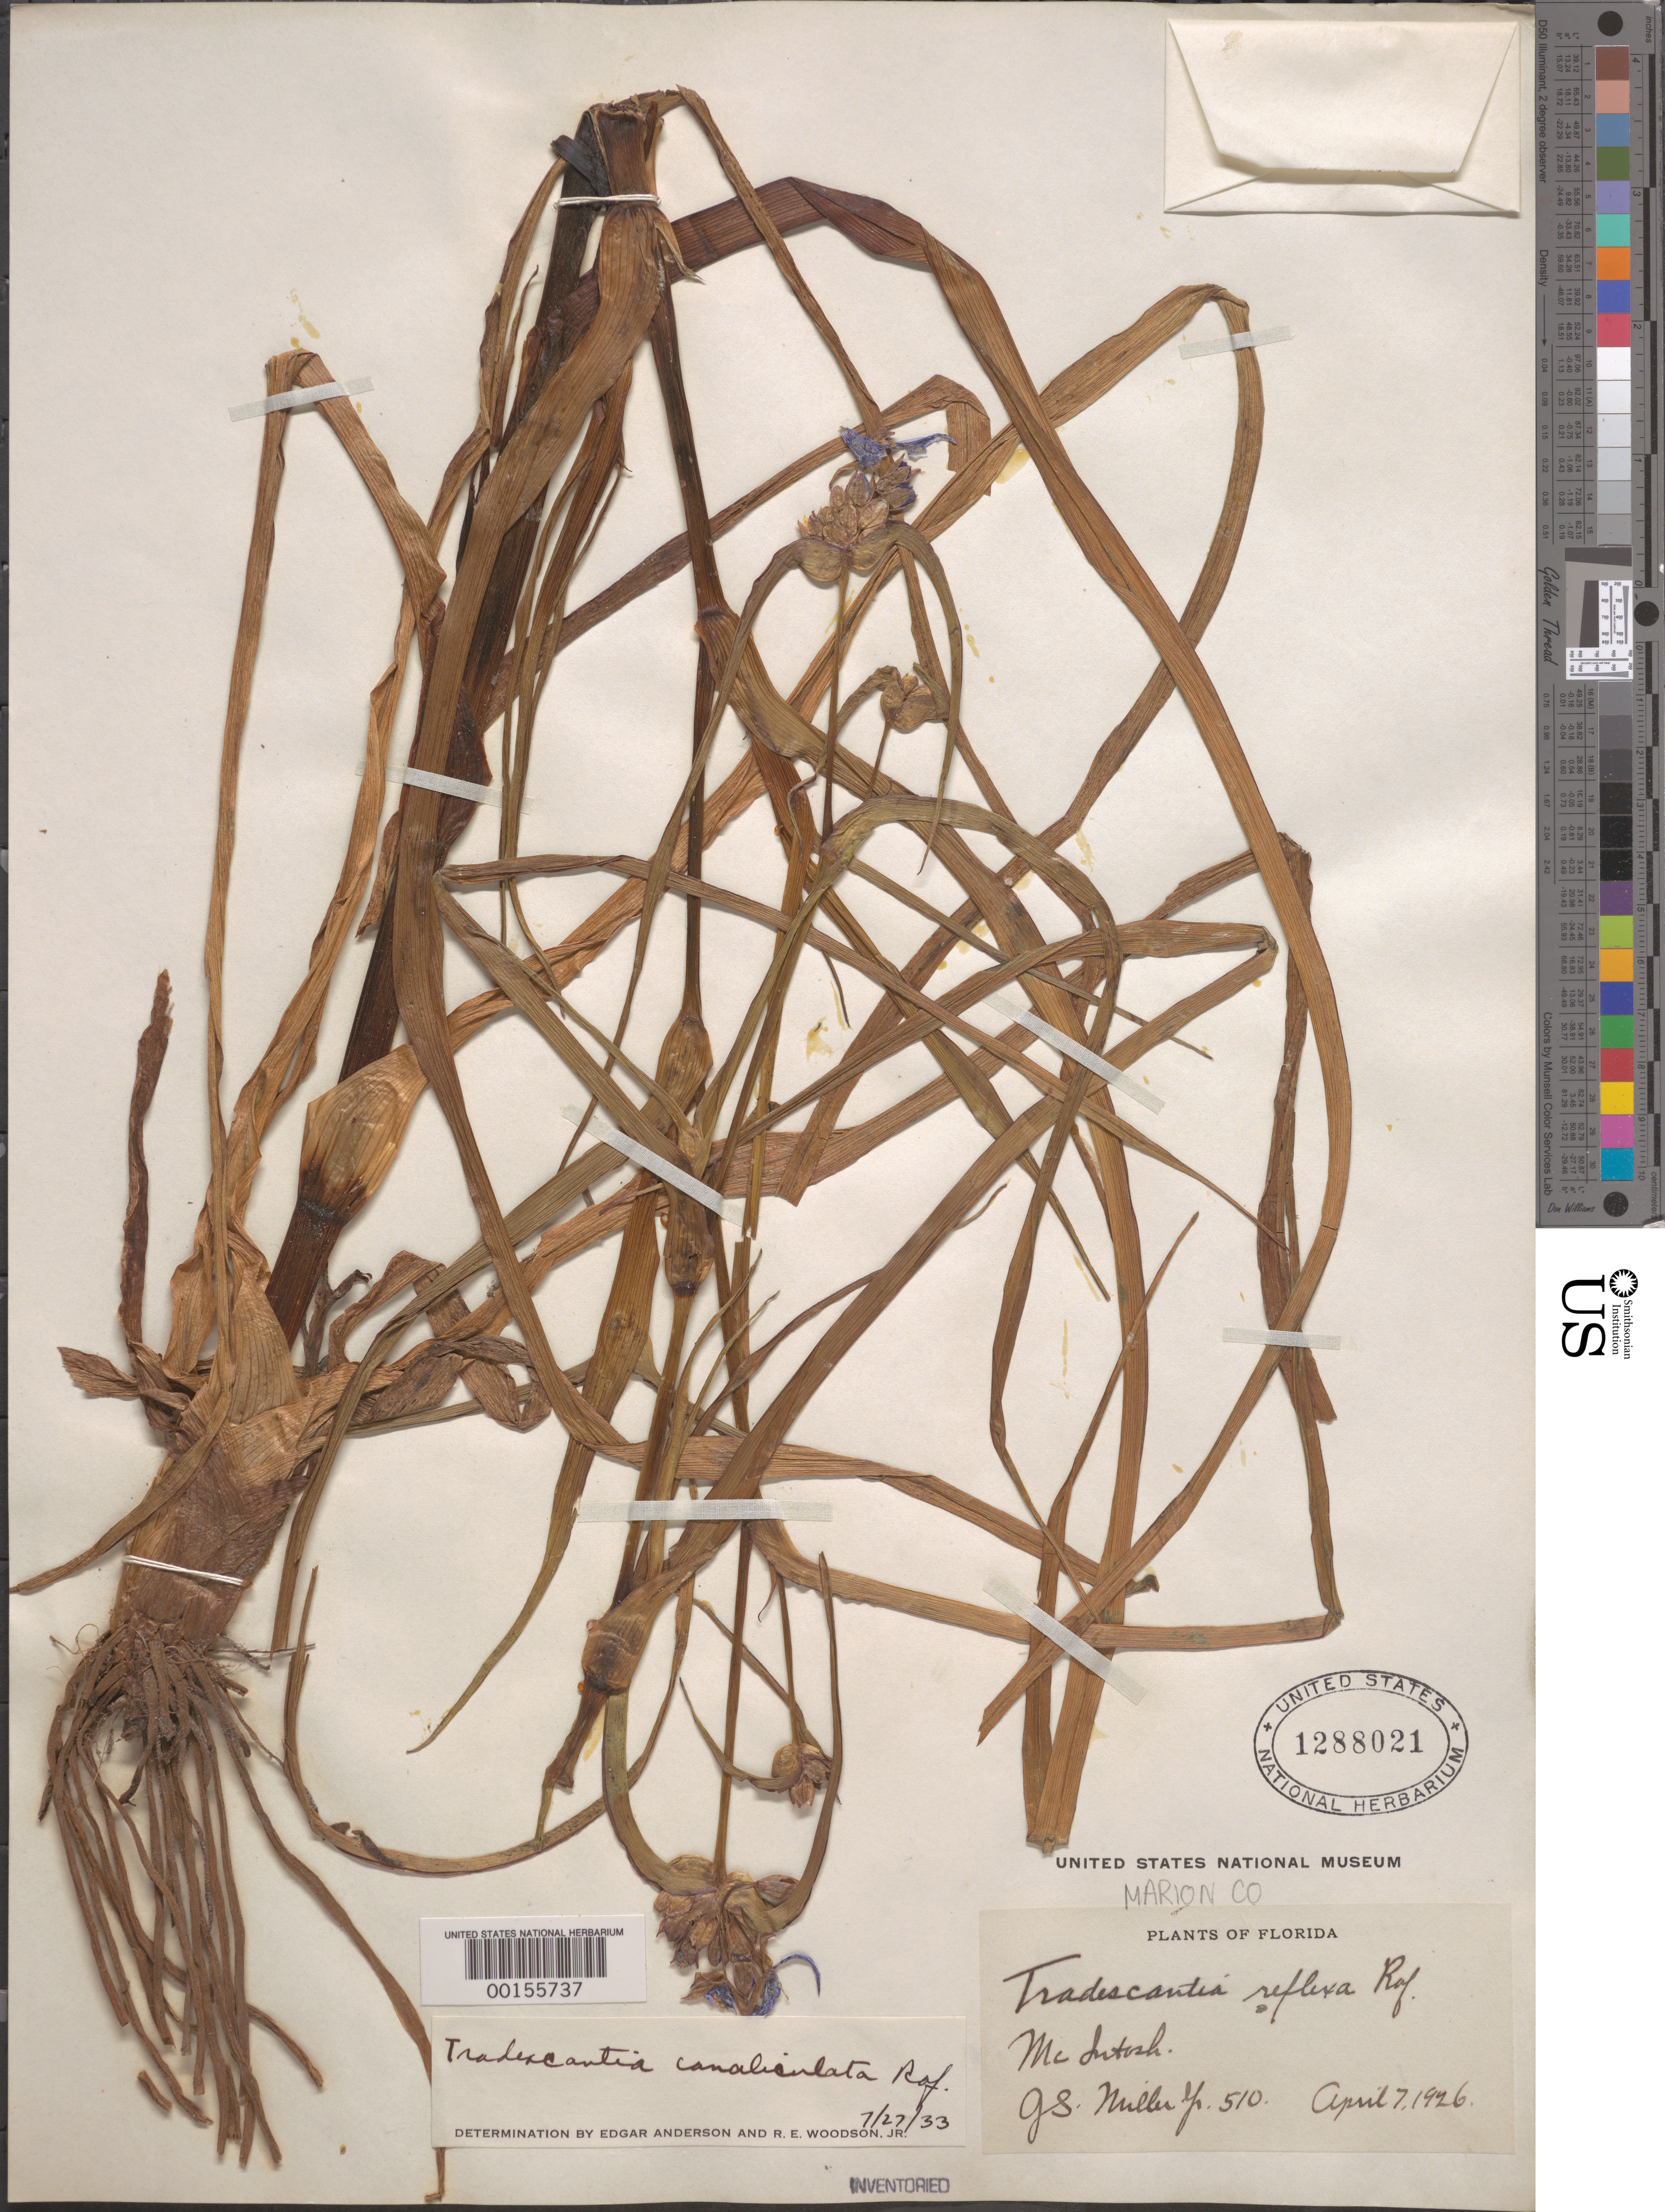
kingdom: Plantae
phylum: Tracheophyta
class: Liliopsida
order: Commelinales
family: Commelinaceae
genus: Tradescantia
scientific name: Tradescantia ohiensis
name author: Raf.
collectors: G. Miller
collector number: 510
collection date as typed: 07 Apr 1926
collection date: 1926-04-07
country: United States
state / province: Florida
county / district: Marion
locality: Mcintosh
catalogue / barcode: US 1288021